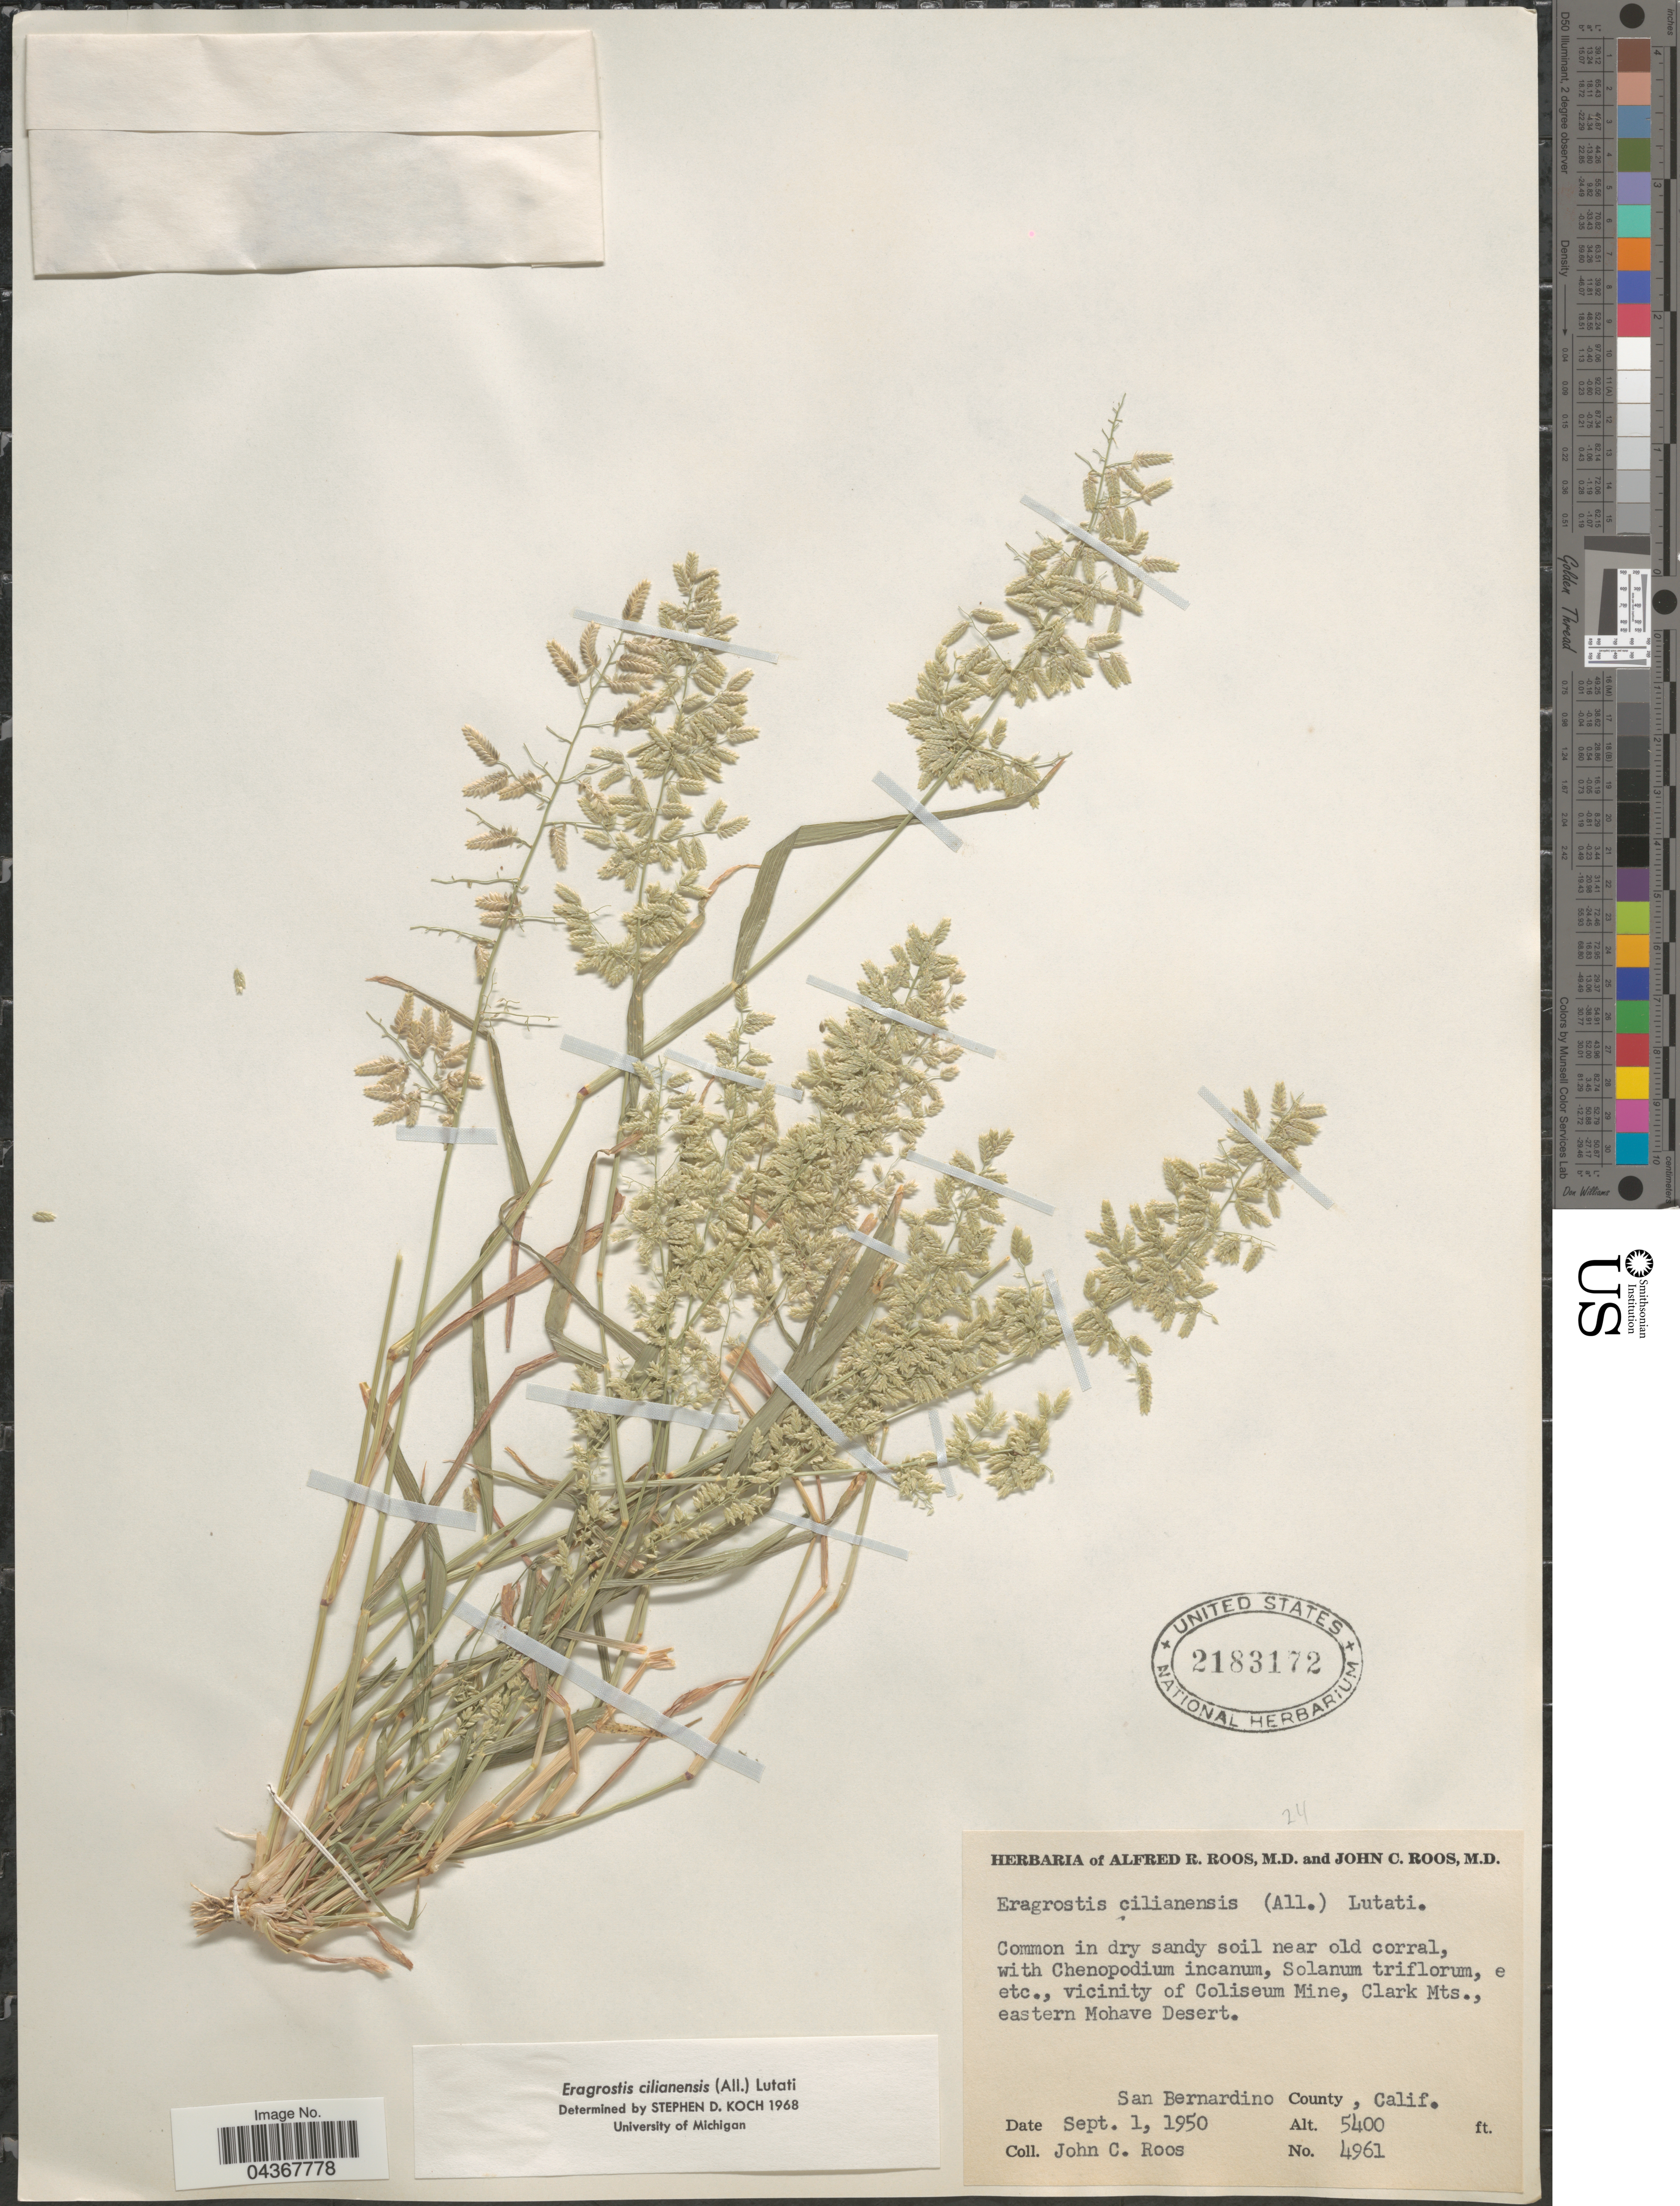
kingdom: Plantae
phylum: Tracheophyta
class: Liliopsida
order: Poales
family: Poaceae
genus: Eragrostis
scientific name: Eragrostis cilianensis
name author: (Bellardi) Vignolo ex Janch.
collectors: J. C. Roos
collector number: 4961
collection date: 1950-09-01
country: United States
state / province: California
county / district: San Bernardino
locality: Vicinity of Coliseum Mine, Clark Mts., eastern Mohave Desert. San Bernardino County.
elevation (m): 1646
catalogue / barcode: US 2183172